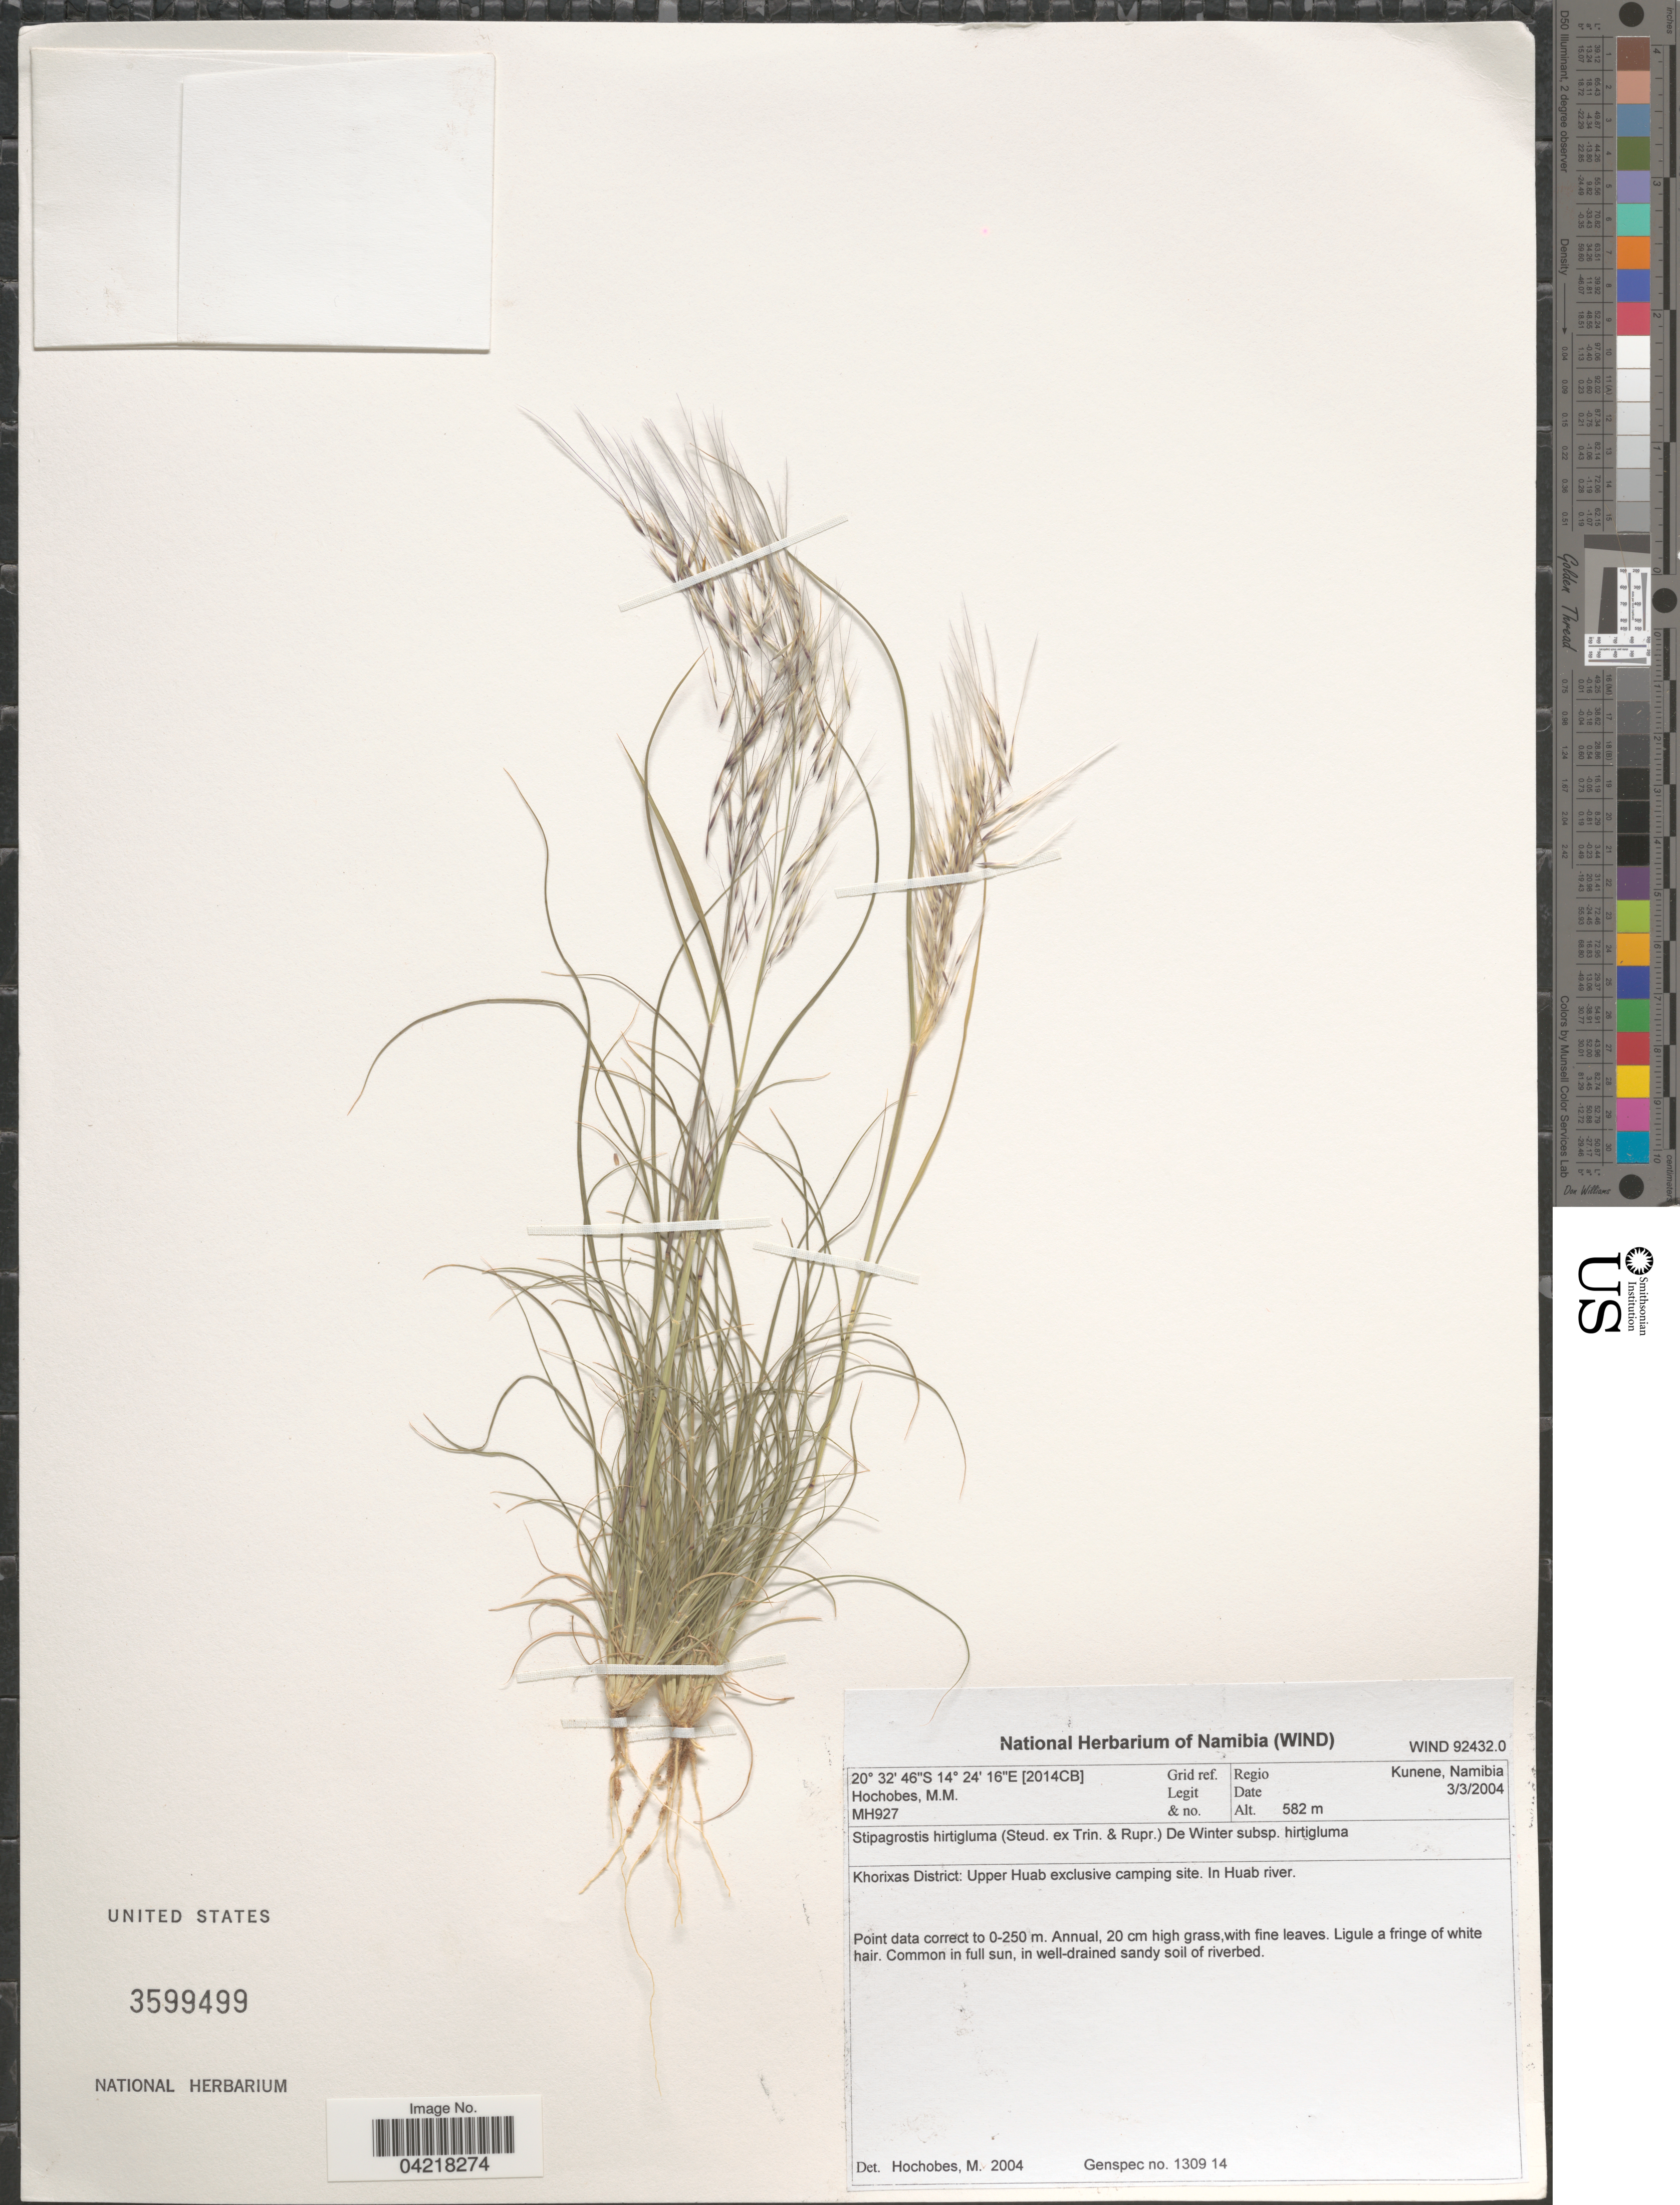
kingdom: Plantae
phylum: Tracheophyta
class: Liliopsida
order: Poales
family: Poaceae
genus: Stipagrostis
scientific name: Stipagrostis hirtigluma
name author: (Steud. ex Trin. & Rupr.) De Winter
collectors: M. Hochobes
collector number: MH927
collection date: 2004-03-03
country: Namibia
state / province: Kunene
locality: Khorixas District: Upper Huab exclusive camping site. In Huab river. [2014CB] Grid ref. Regio Kunene, Namibia.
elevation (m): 582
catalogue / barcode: US 3599499